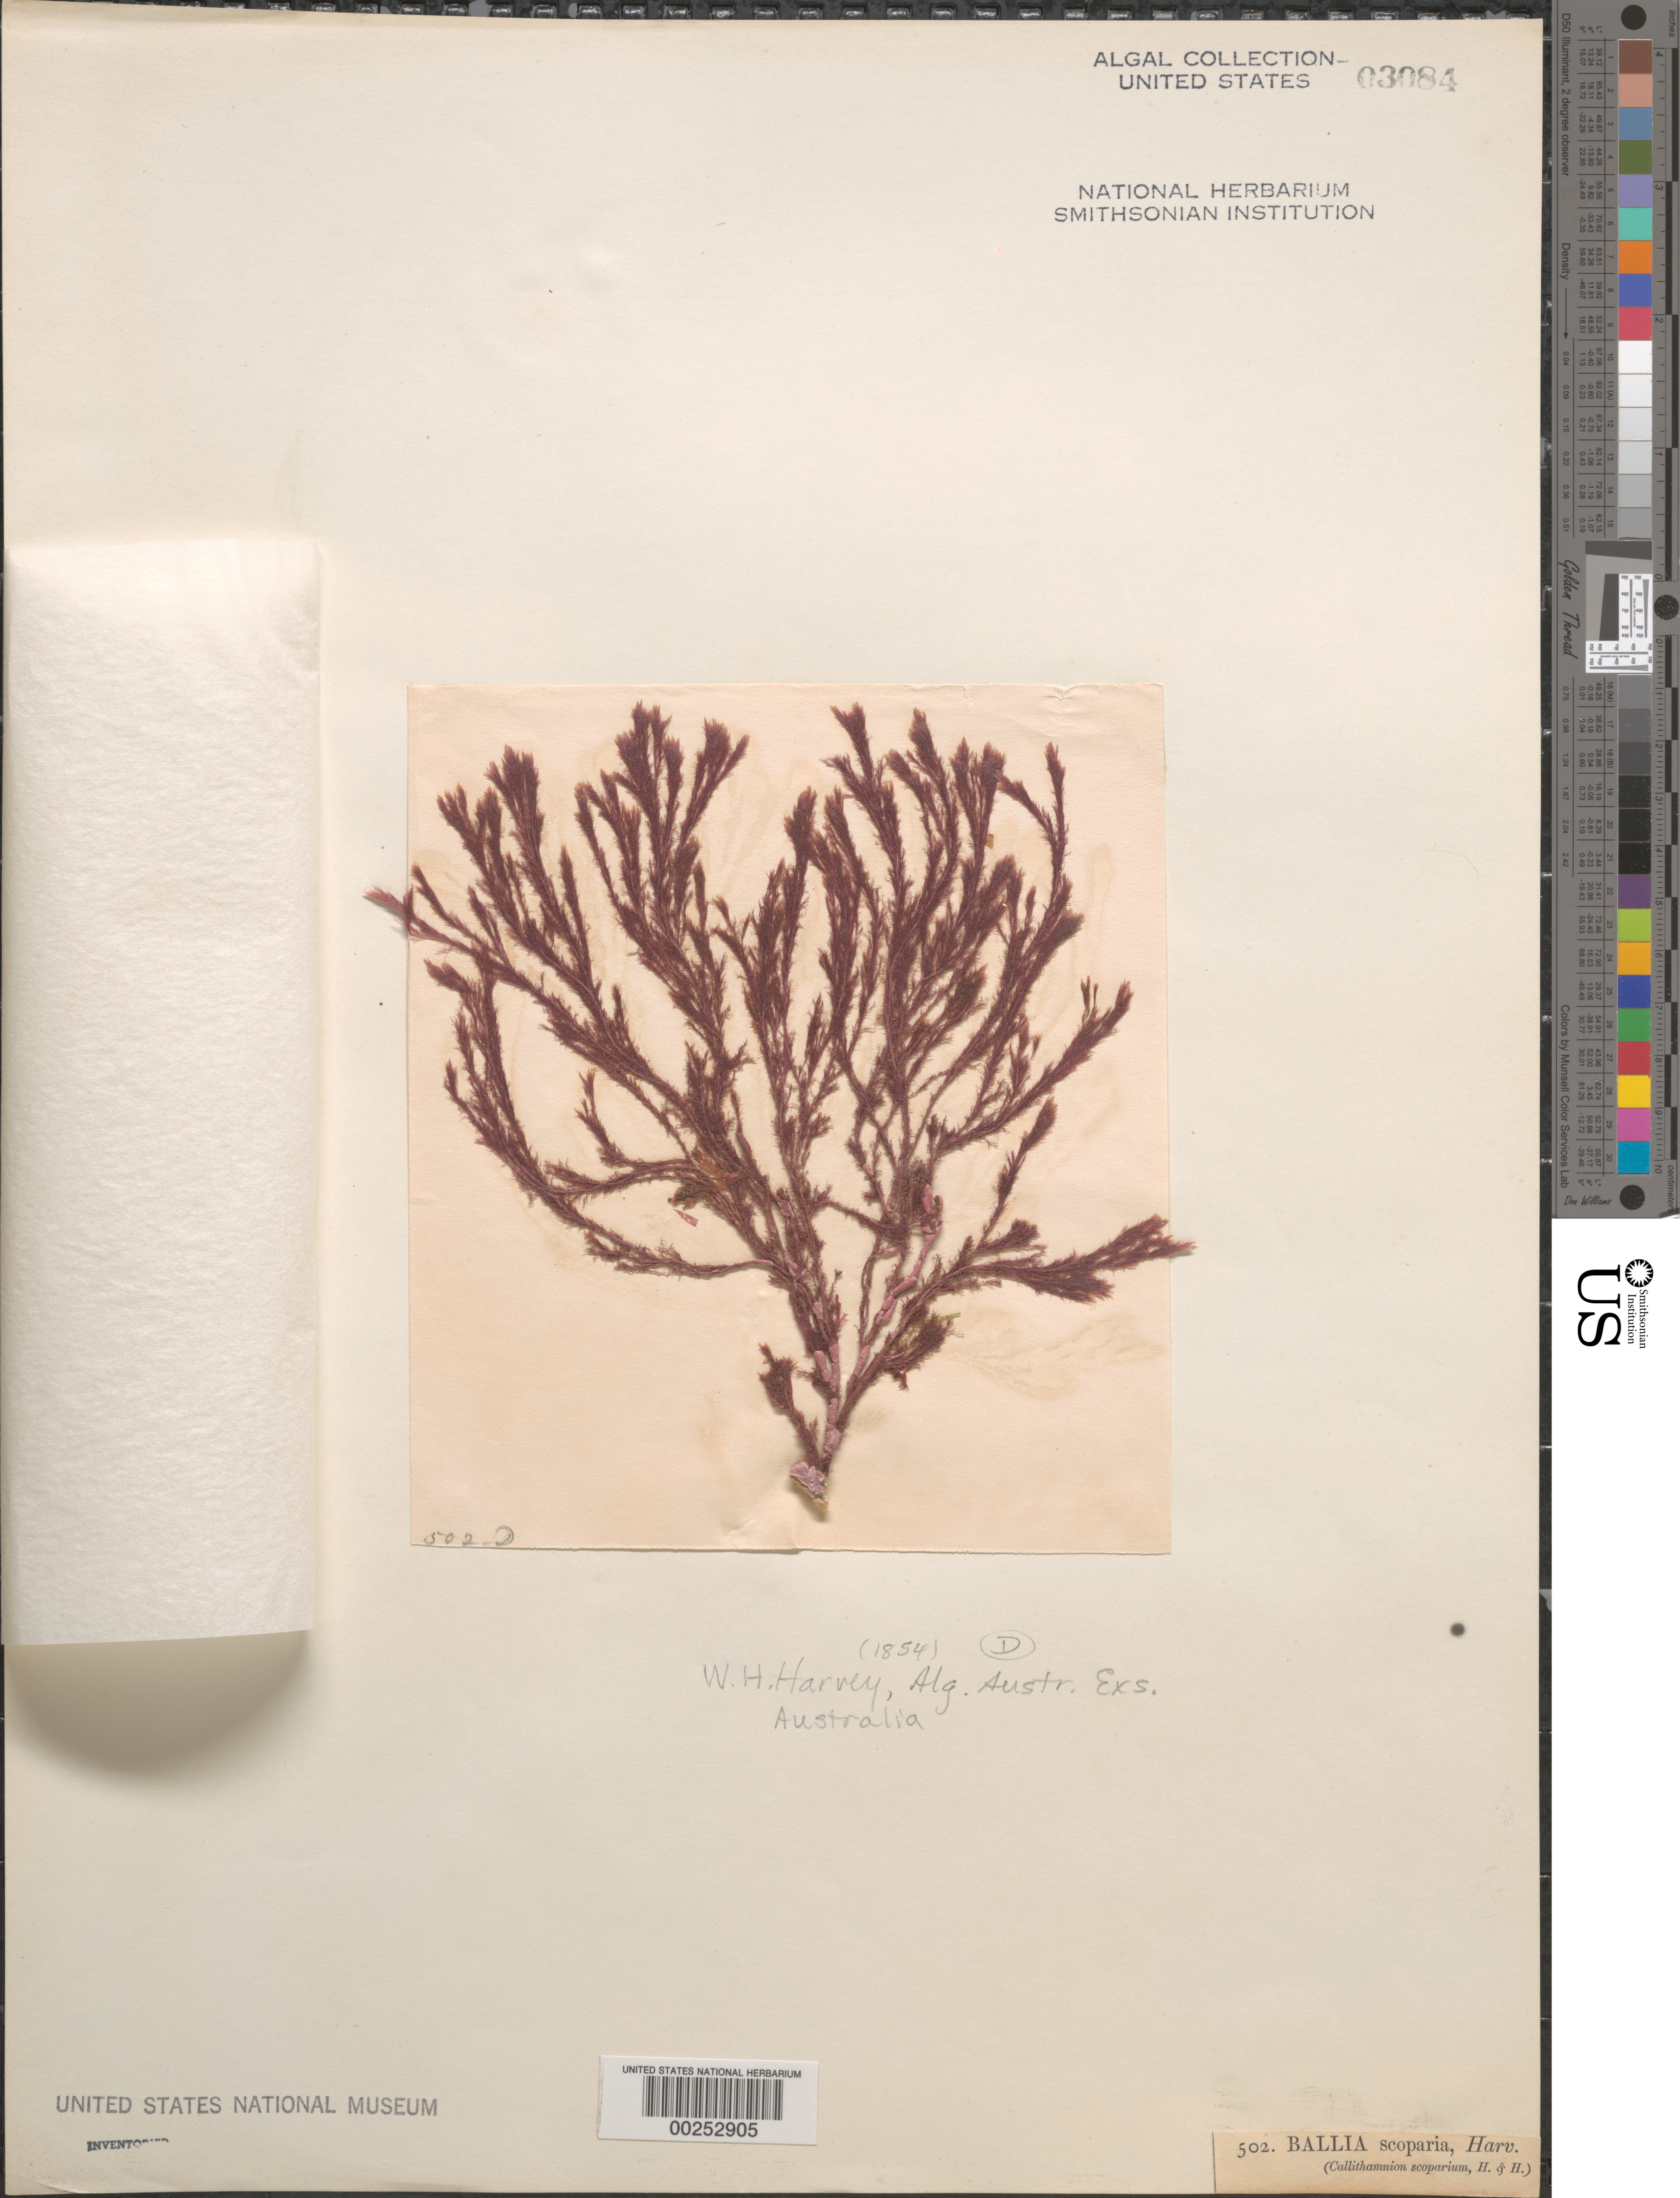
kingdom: Plantae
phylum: Rhodophyta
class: Florideophyceae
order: Palmariales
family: Rhodothamniellaceae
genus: Camontagnea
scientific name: Camontagnea oxyclada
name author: (Mont.) Pujals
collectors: W. Harvey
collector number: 502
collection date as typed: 1854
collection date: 1854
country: Australia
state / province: Western Australia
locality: Princess Royal Harbor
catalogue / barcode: US 3084